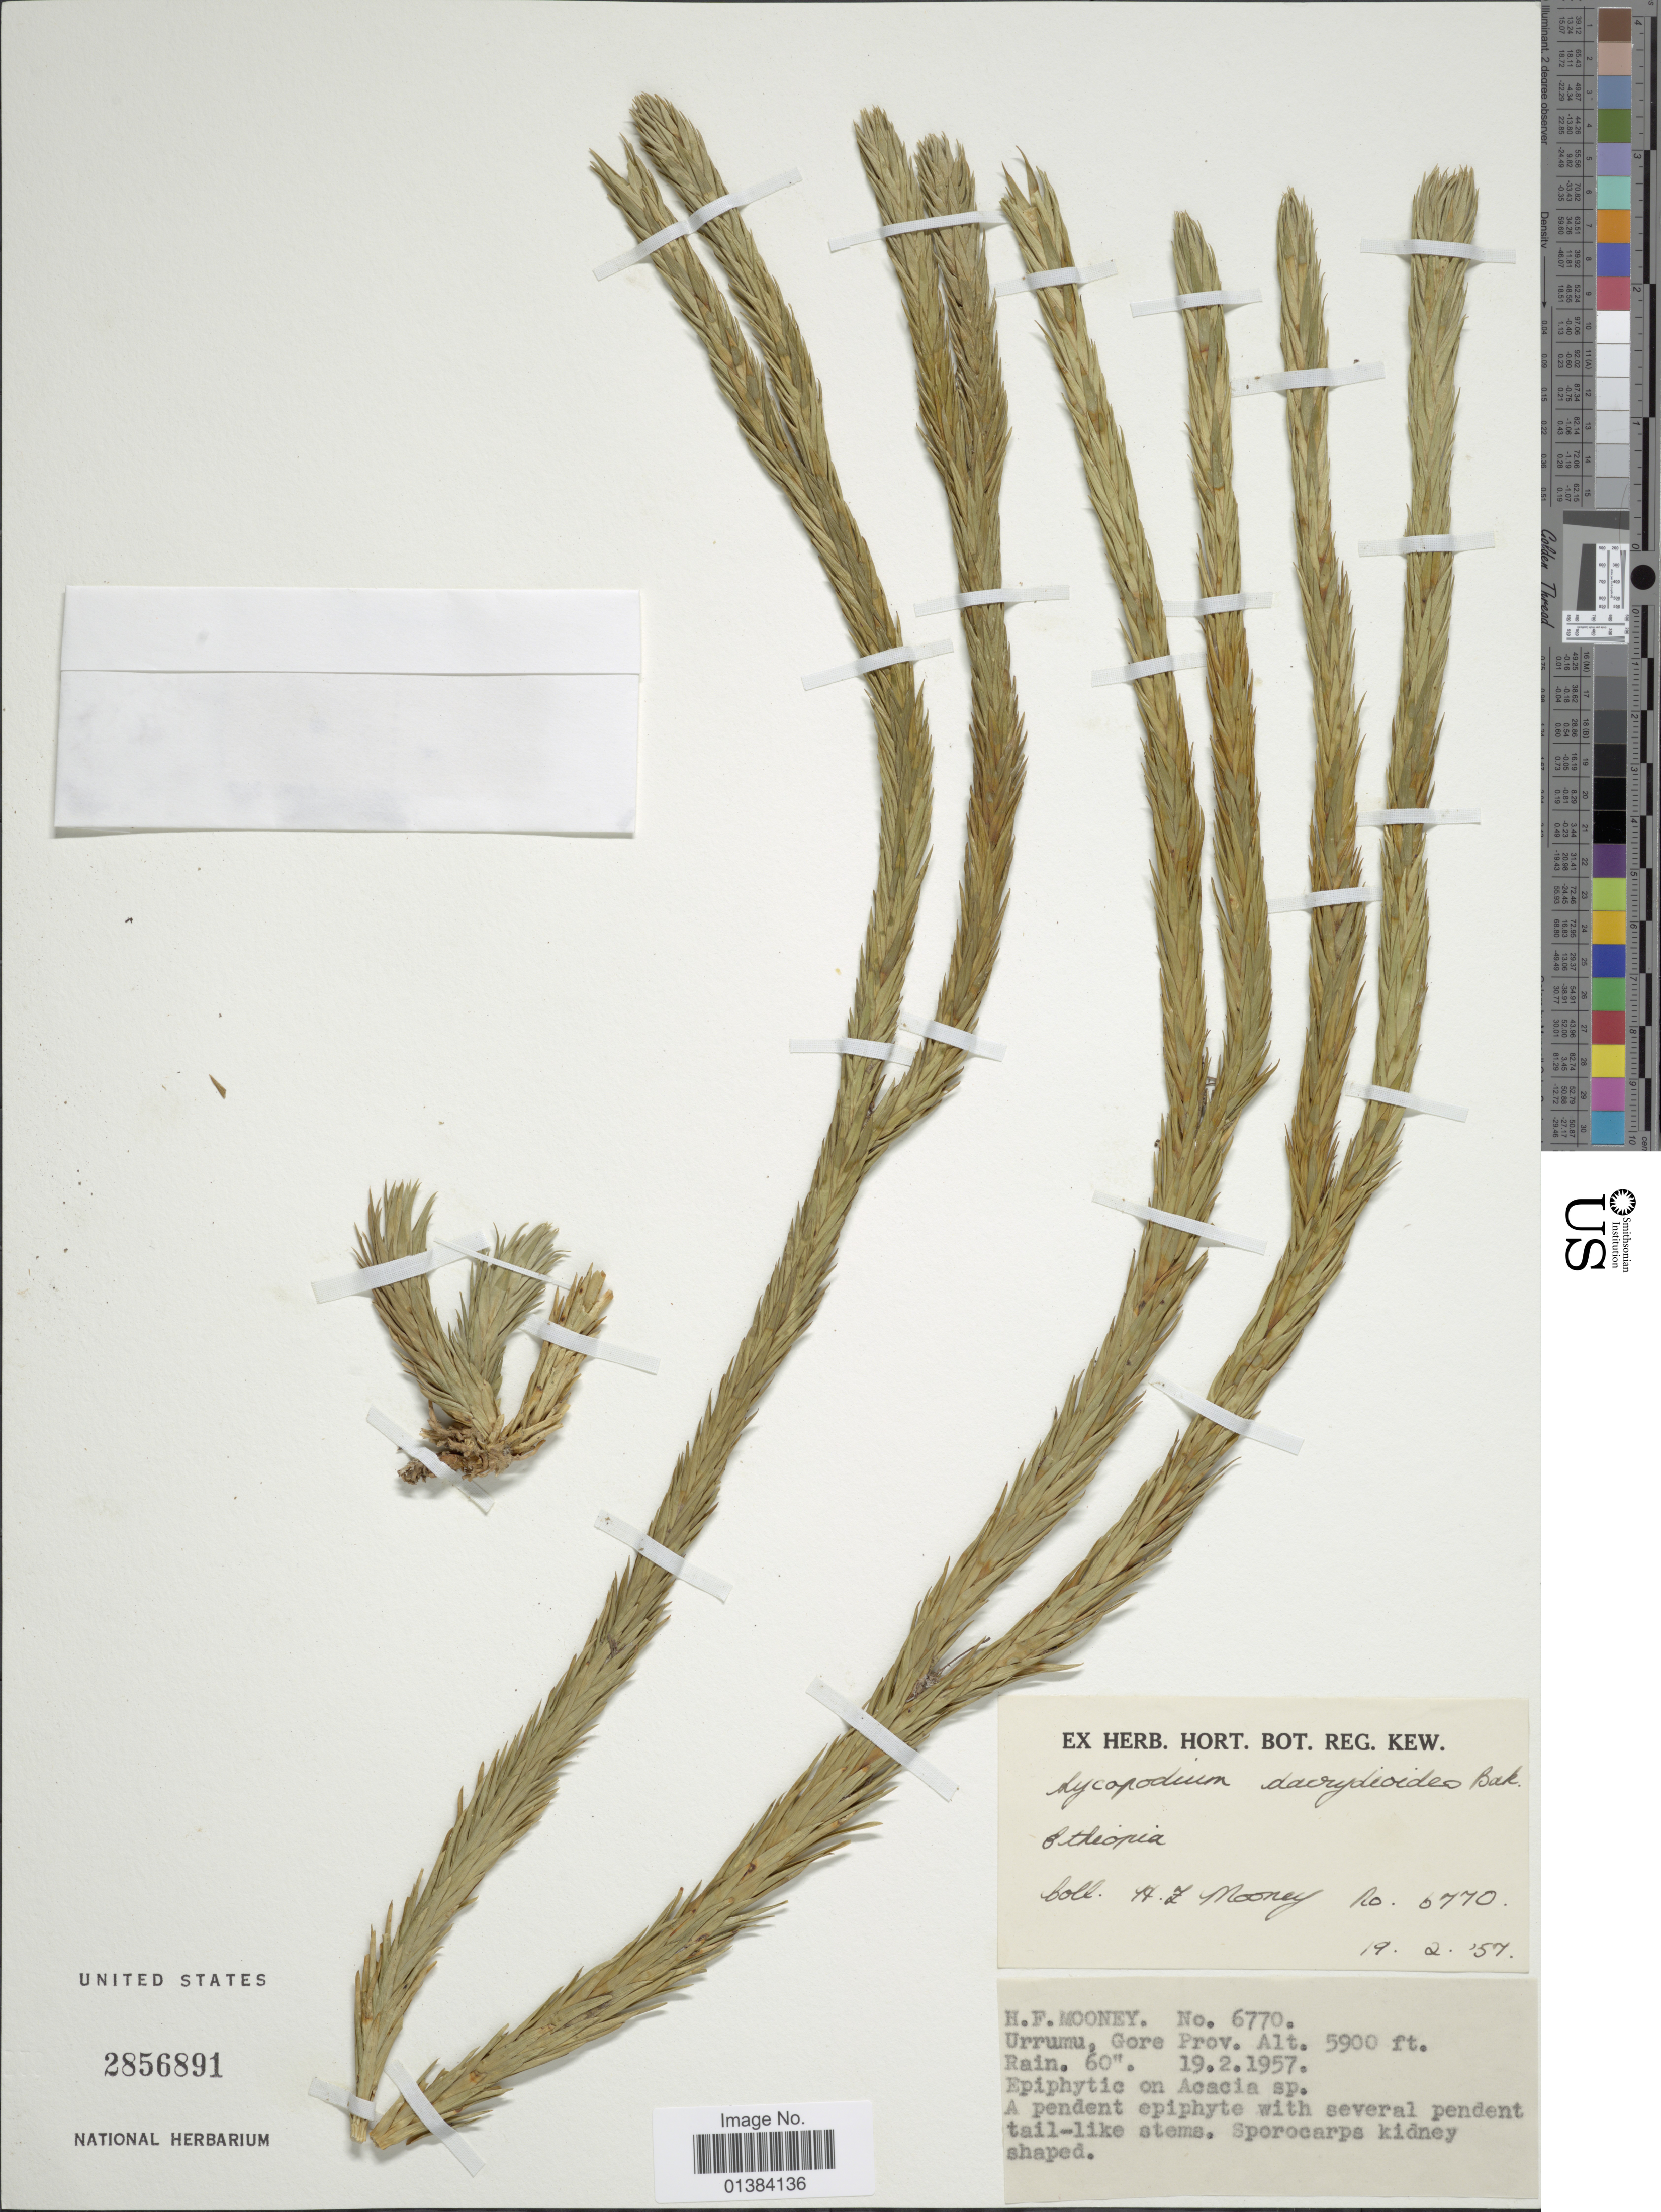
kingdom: Plantae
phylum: Tracheophyta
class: Lycopodiopsida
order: Lycopodiales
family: Lycopodiaceae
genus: Phlegmariurus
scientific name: Phlegmariurus dacrydioides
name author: (Baker) A. R. Field & Bostock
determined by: Field, A. R.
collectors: H. Mooney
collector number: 6770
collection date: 1957-02-19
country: Ethiopia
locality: Urrumu, Gore Prov.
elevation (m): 1798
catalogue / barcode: US 2856891